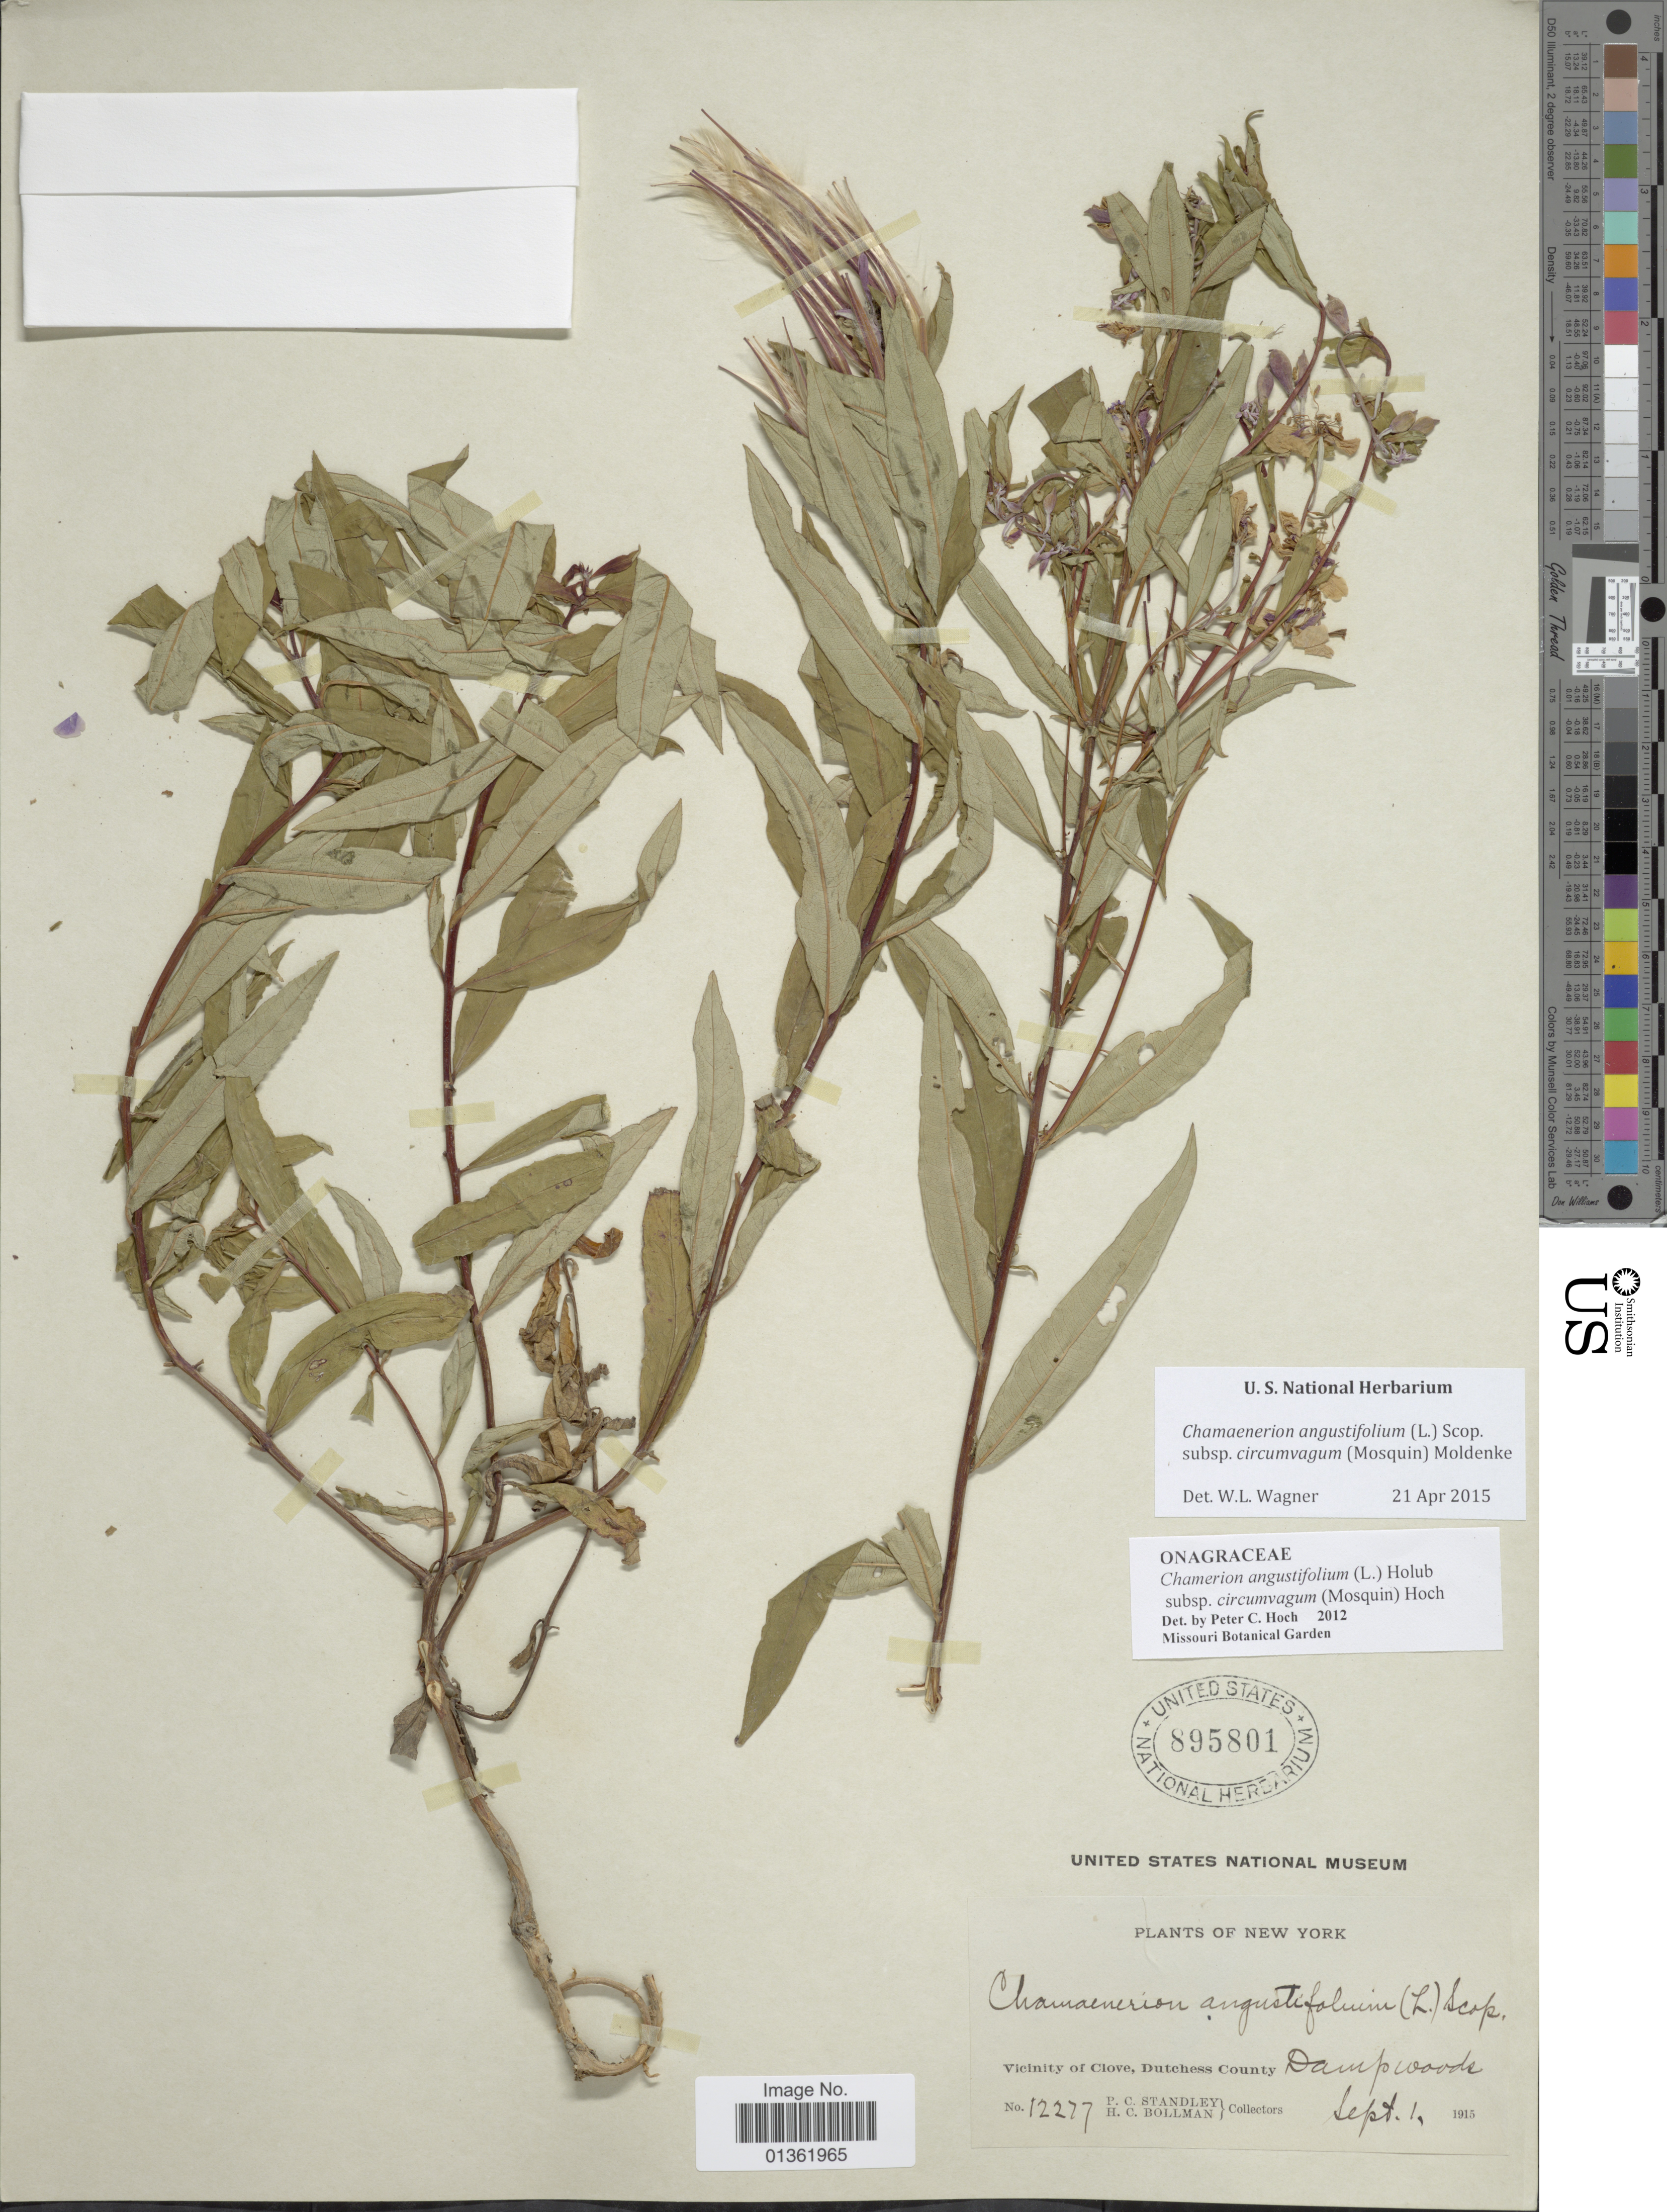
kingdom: Plantae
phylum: Tracheophyta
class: Magnoliopsida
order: Myrtales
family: Onagraceae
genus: Chamaenerion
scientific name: Chamaenerion angustifolium subsp. circumvagum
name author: (Mosquin) Moldenke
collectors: P. C. Standley & H. C. Bollman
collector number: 12277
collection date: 1915-09-01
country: United States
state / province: New York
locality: Vicinity of Clove, Dutchess County.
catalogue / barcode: US 895801